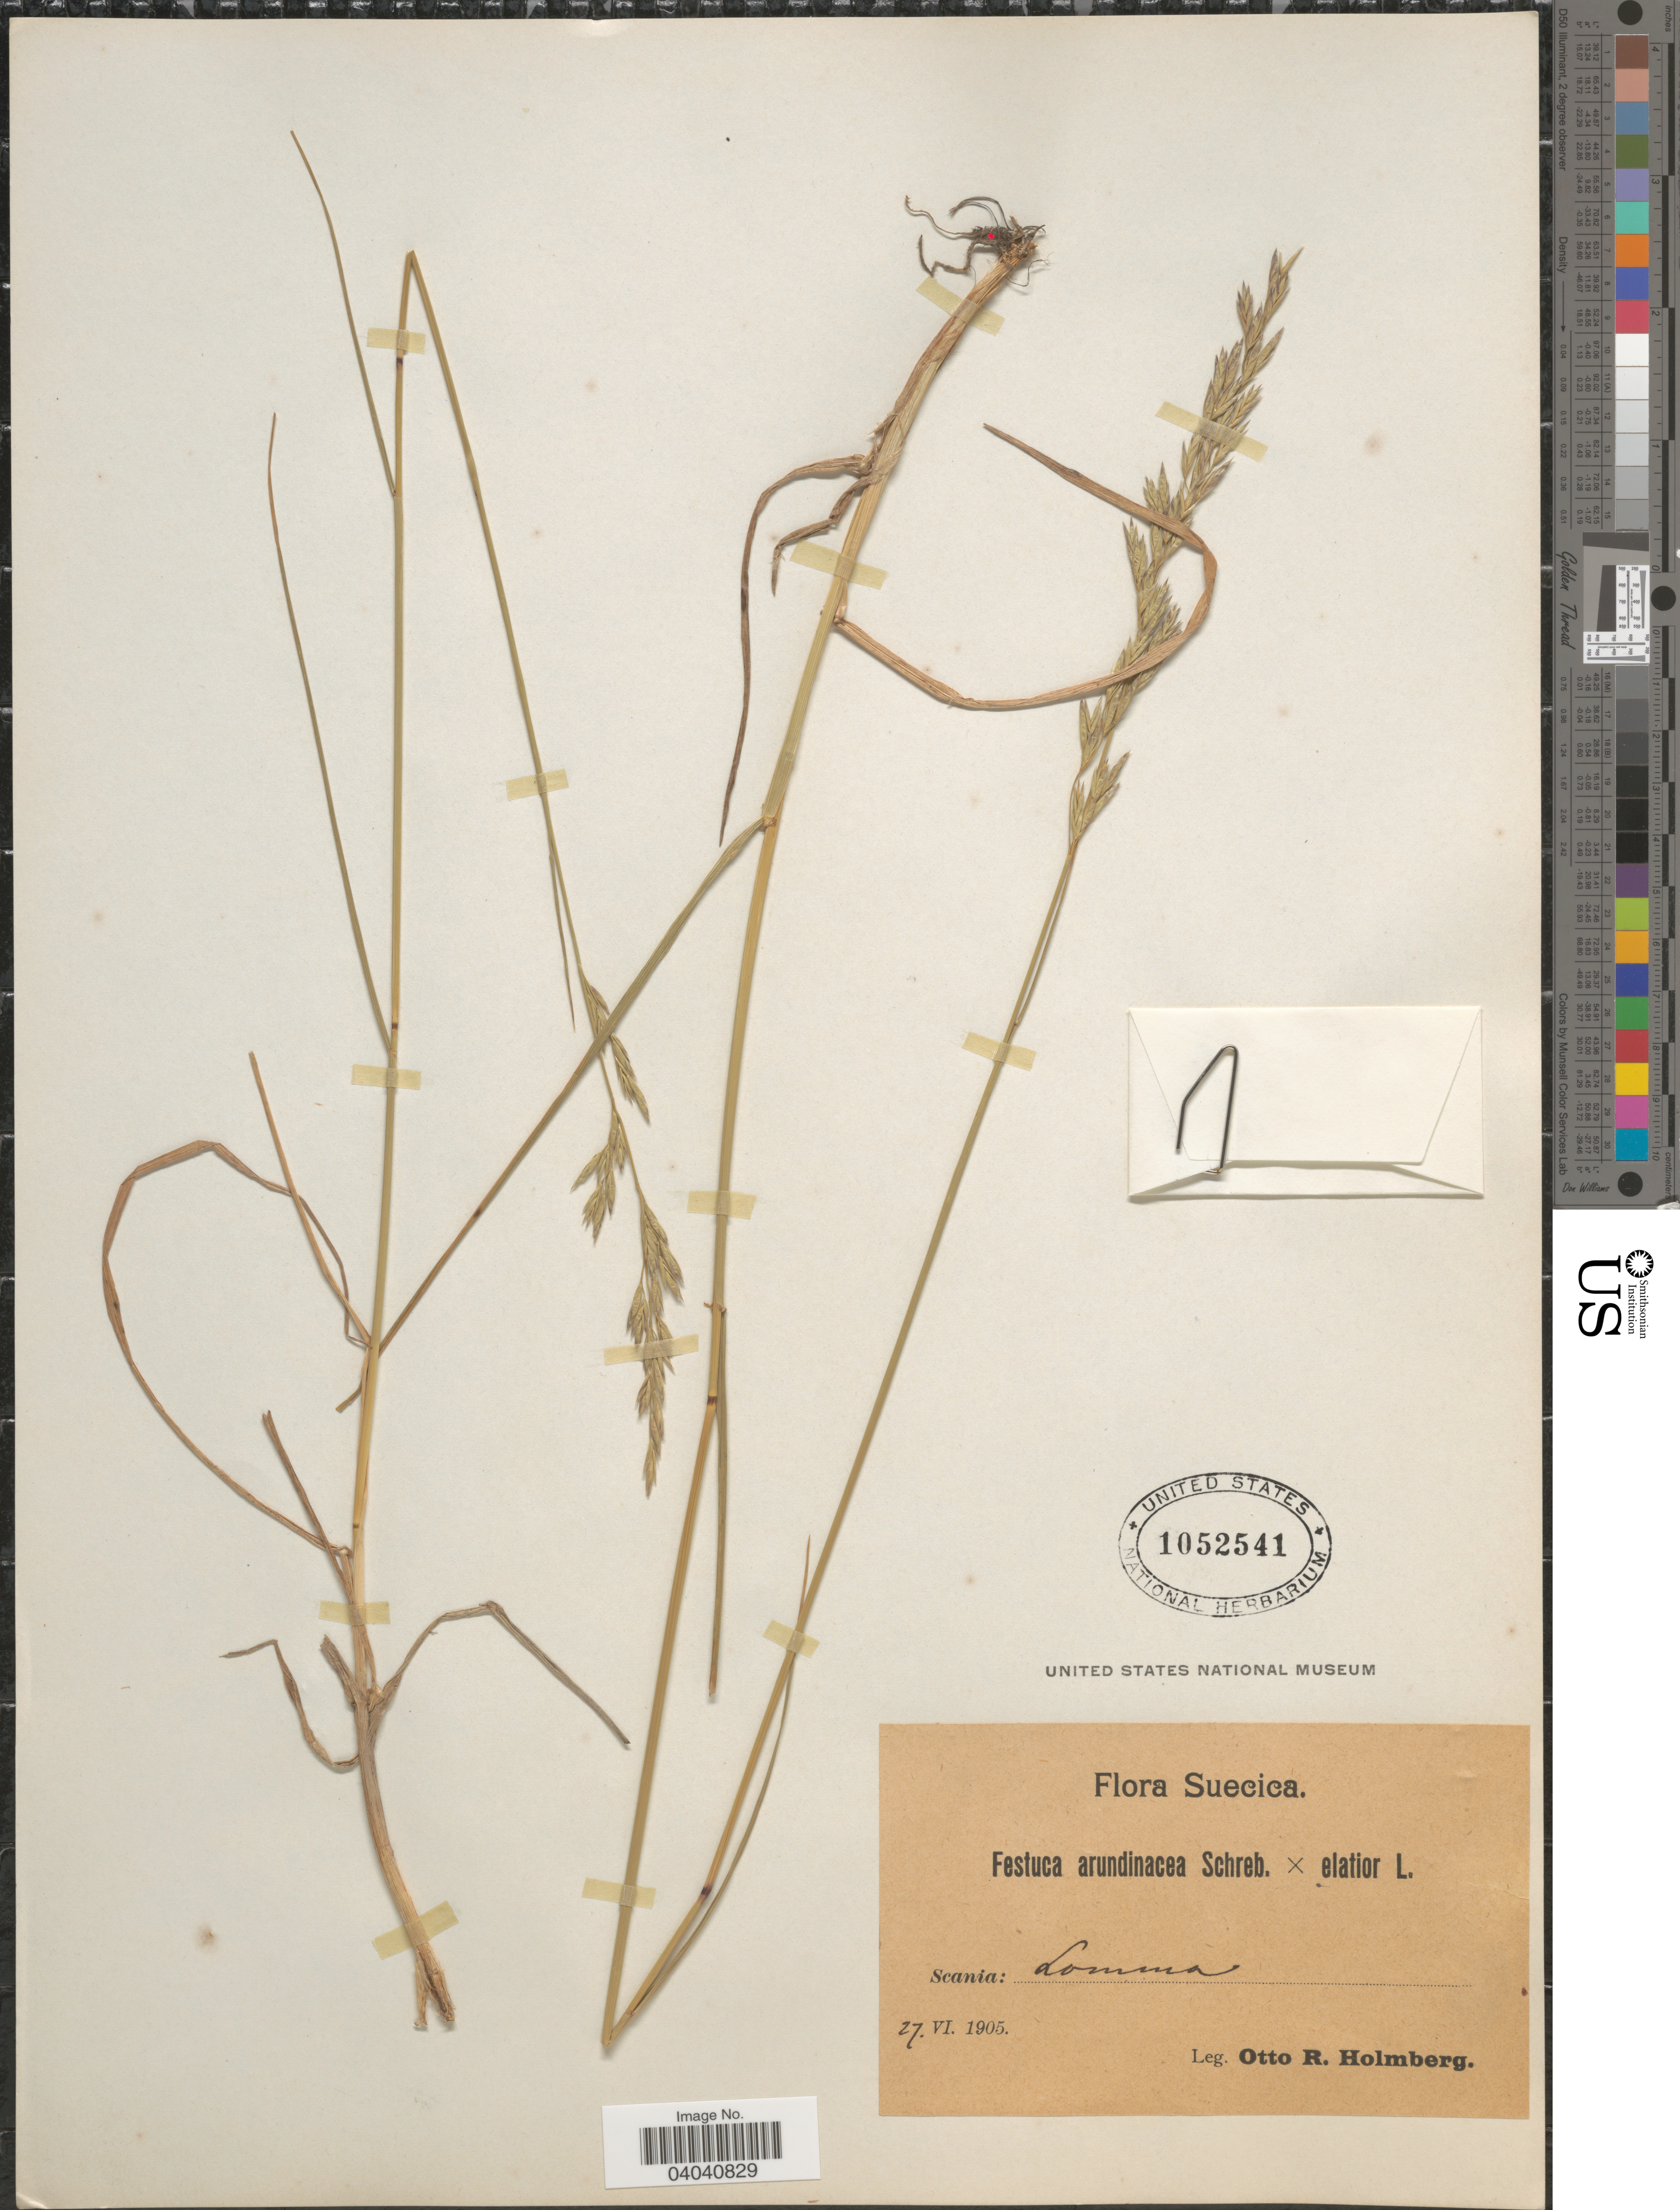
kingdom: Plantae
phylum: Tracheophyta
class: Liliopsida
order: Poales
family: Poaceae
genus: Festulolium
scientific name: x Festulolium sp.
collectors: O. Holmberg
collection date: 1905-06-27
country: Sweden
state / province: Skåne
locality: Suecica. Scania: Lomma.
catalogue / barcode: US 1052541